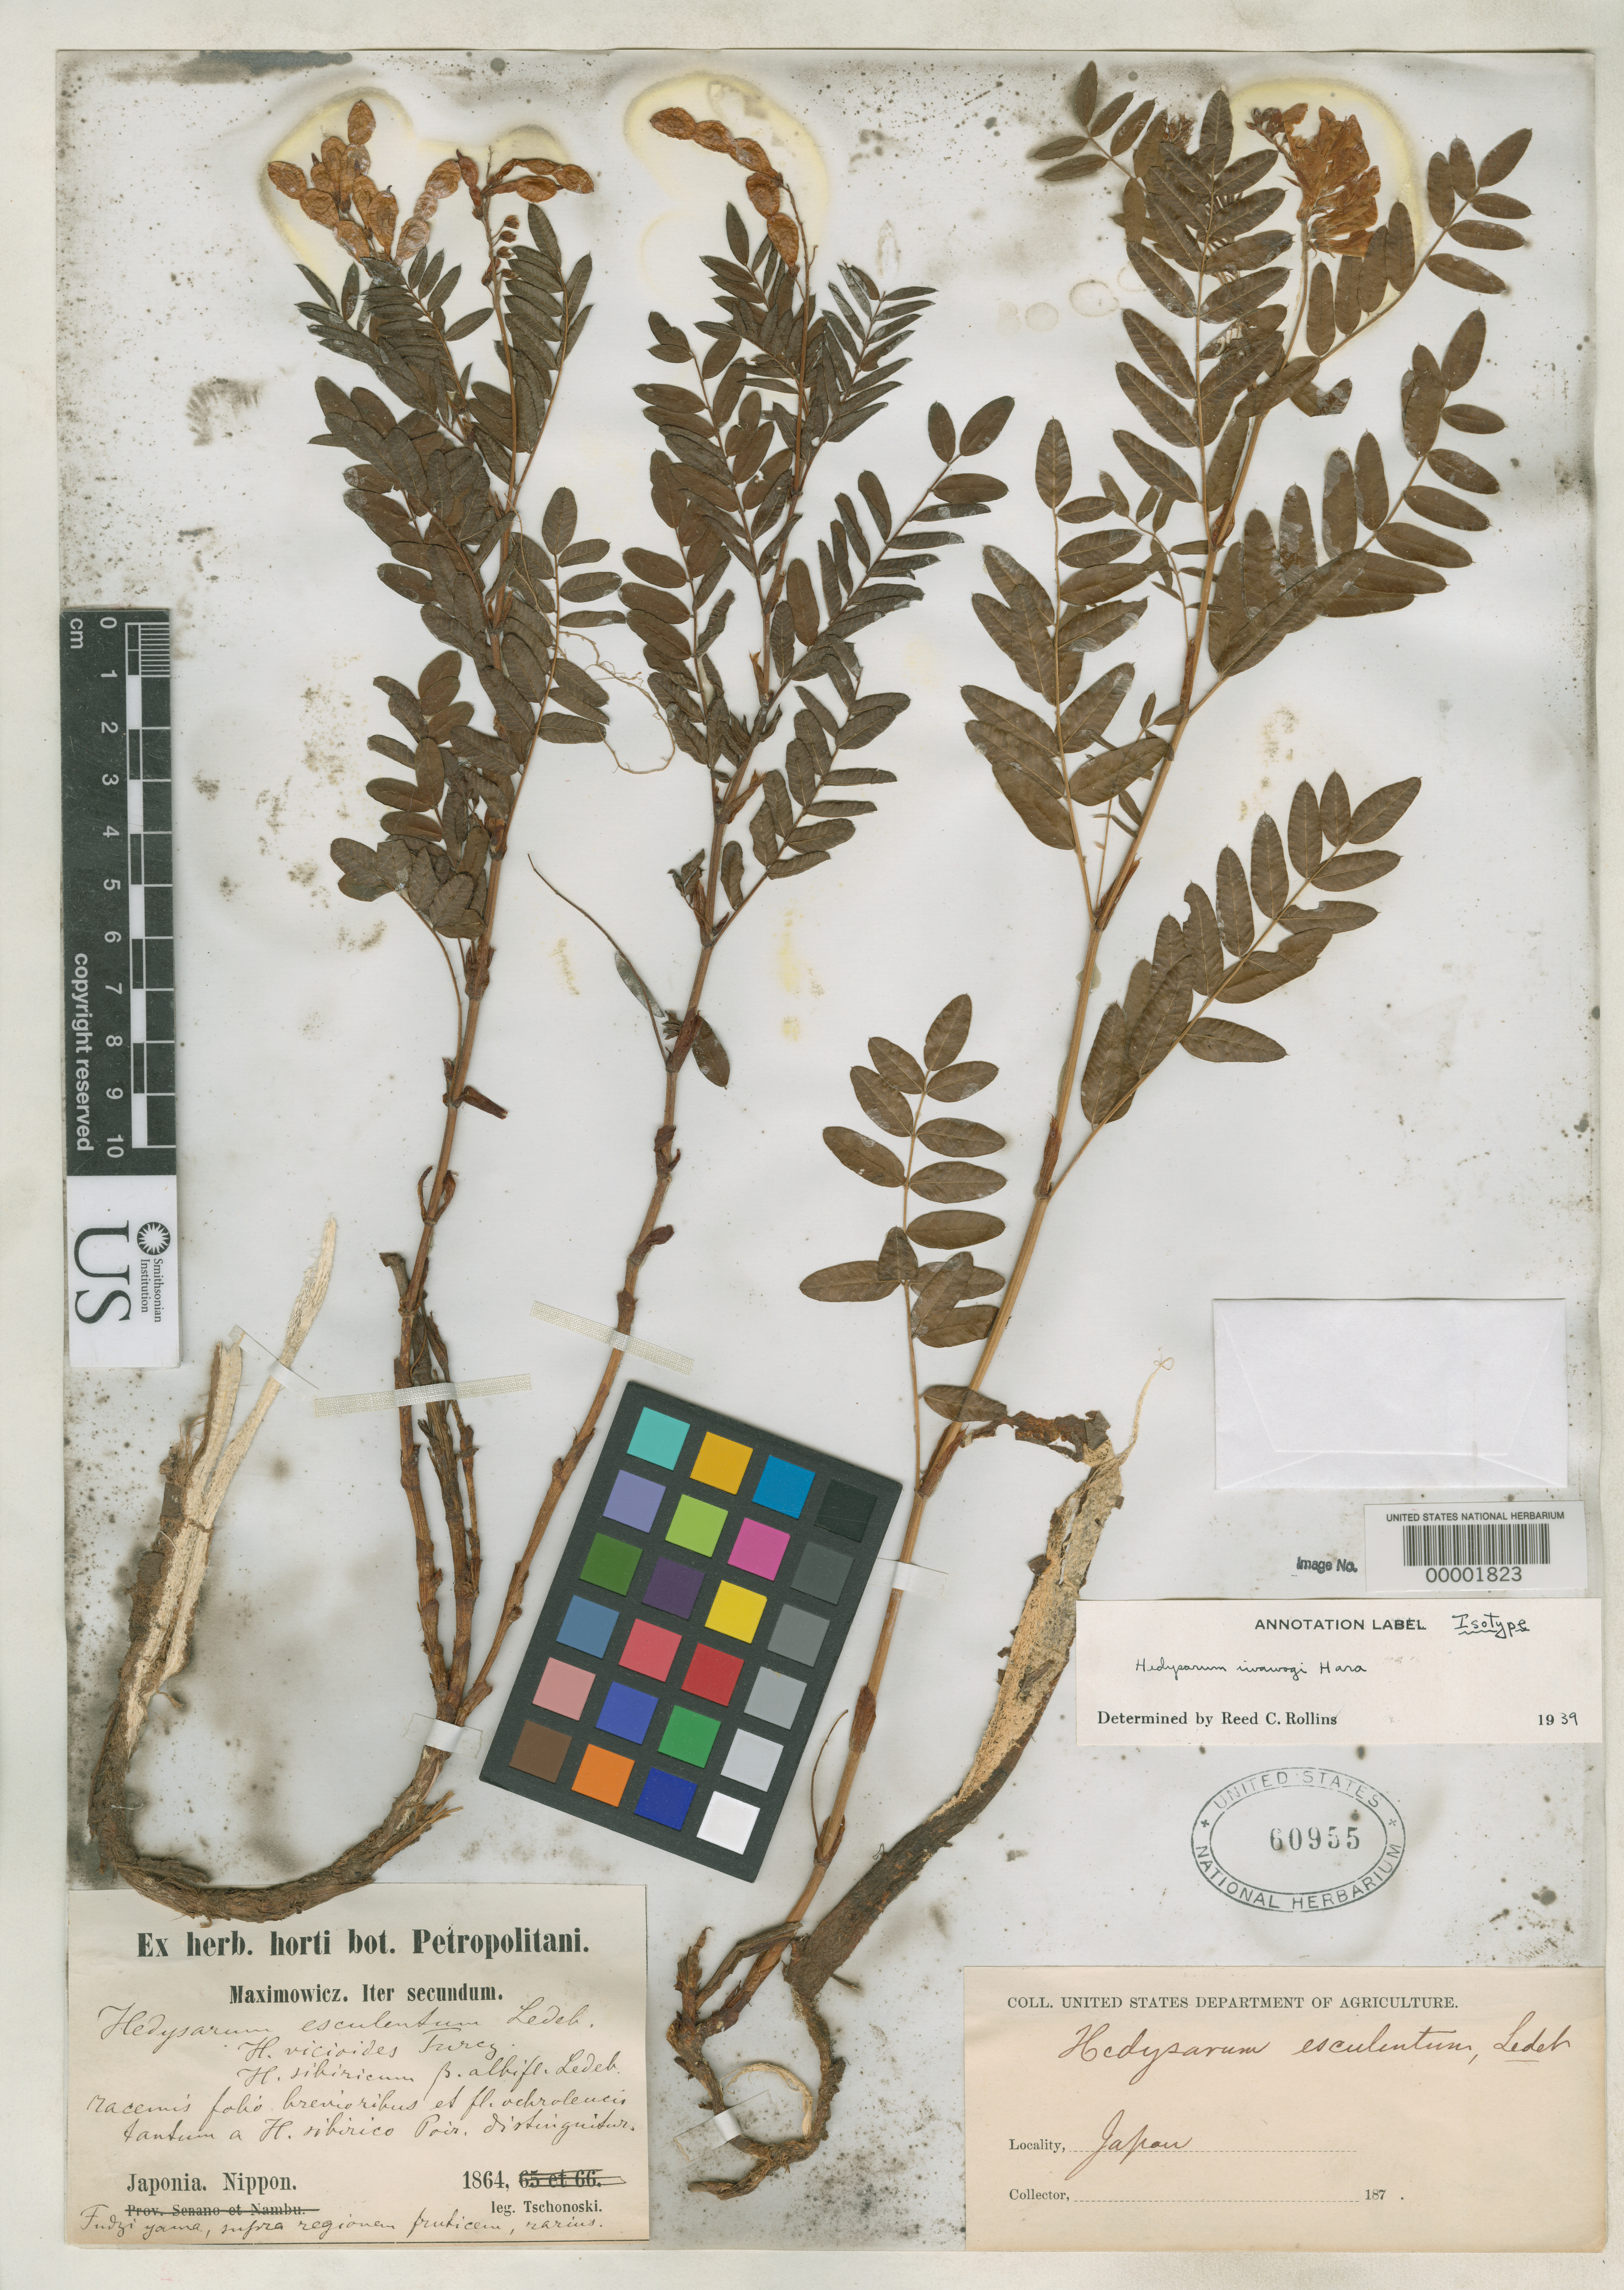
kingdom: Plantae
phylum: Tracheophyta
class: Magnoliopsida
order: Fabales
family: Fabaceae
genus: Hedysarum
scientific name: Hedysarum iwawogi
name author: H. Hara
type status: Type Fragment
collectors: S. Tschonoski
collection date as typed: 1864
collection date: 1864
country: Japan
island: Honshu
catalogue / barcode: US 60955